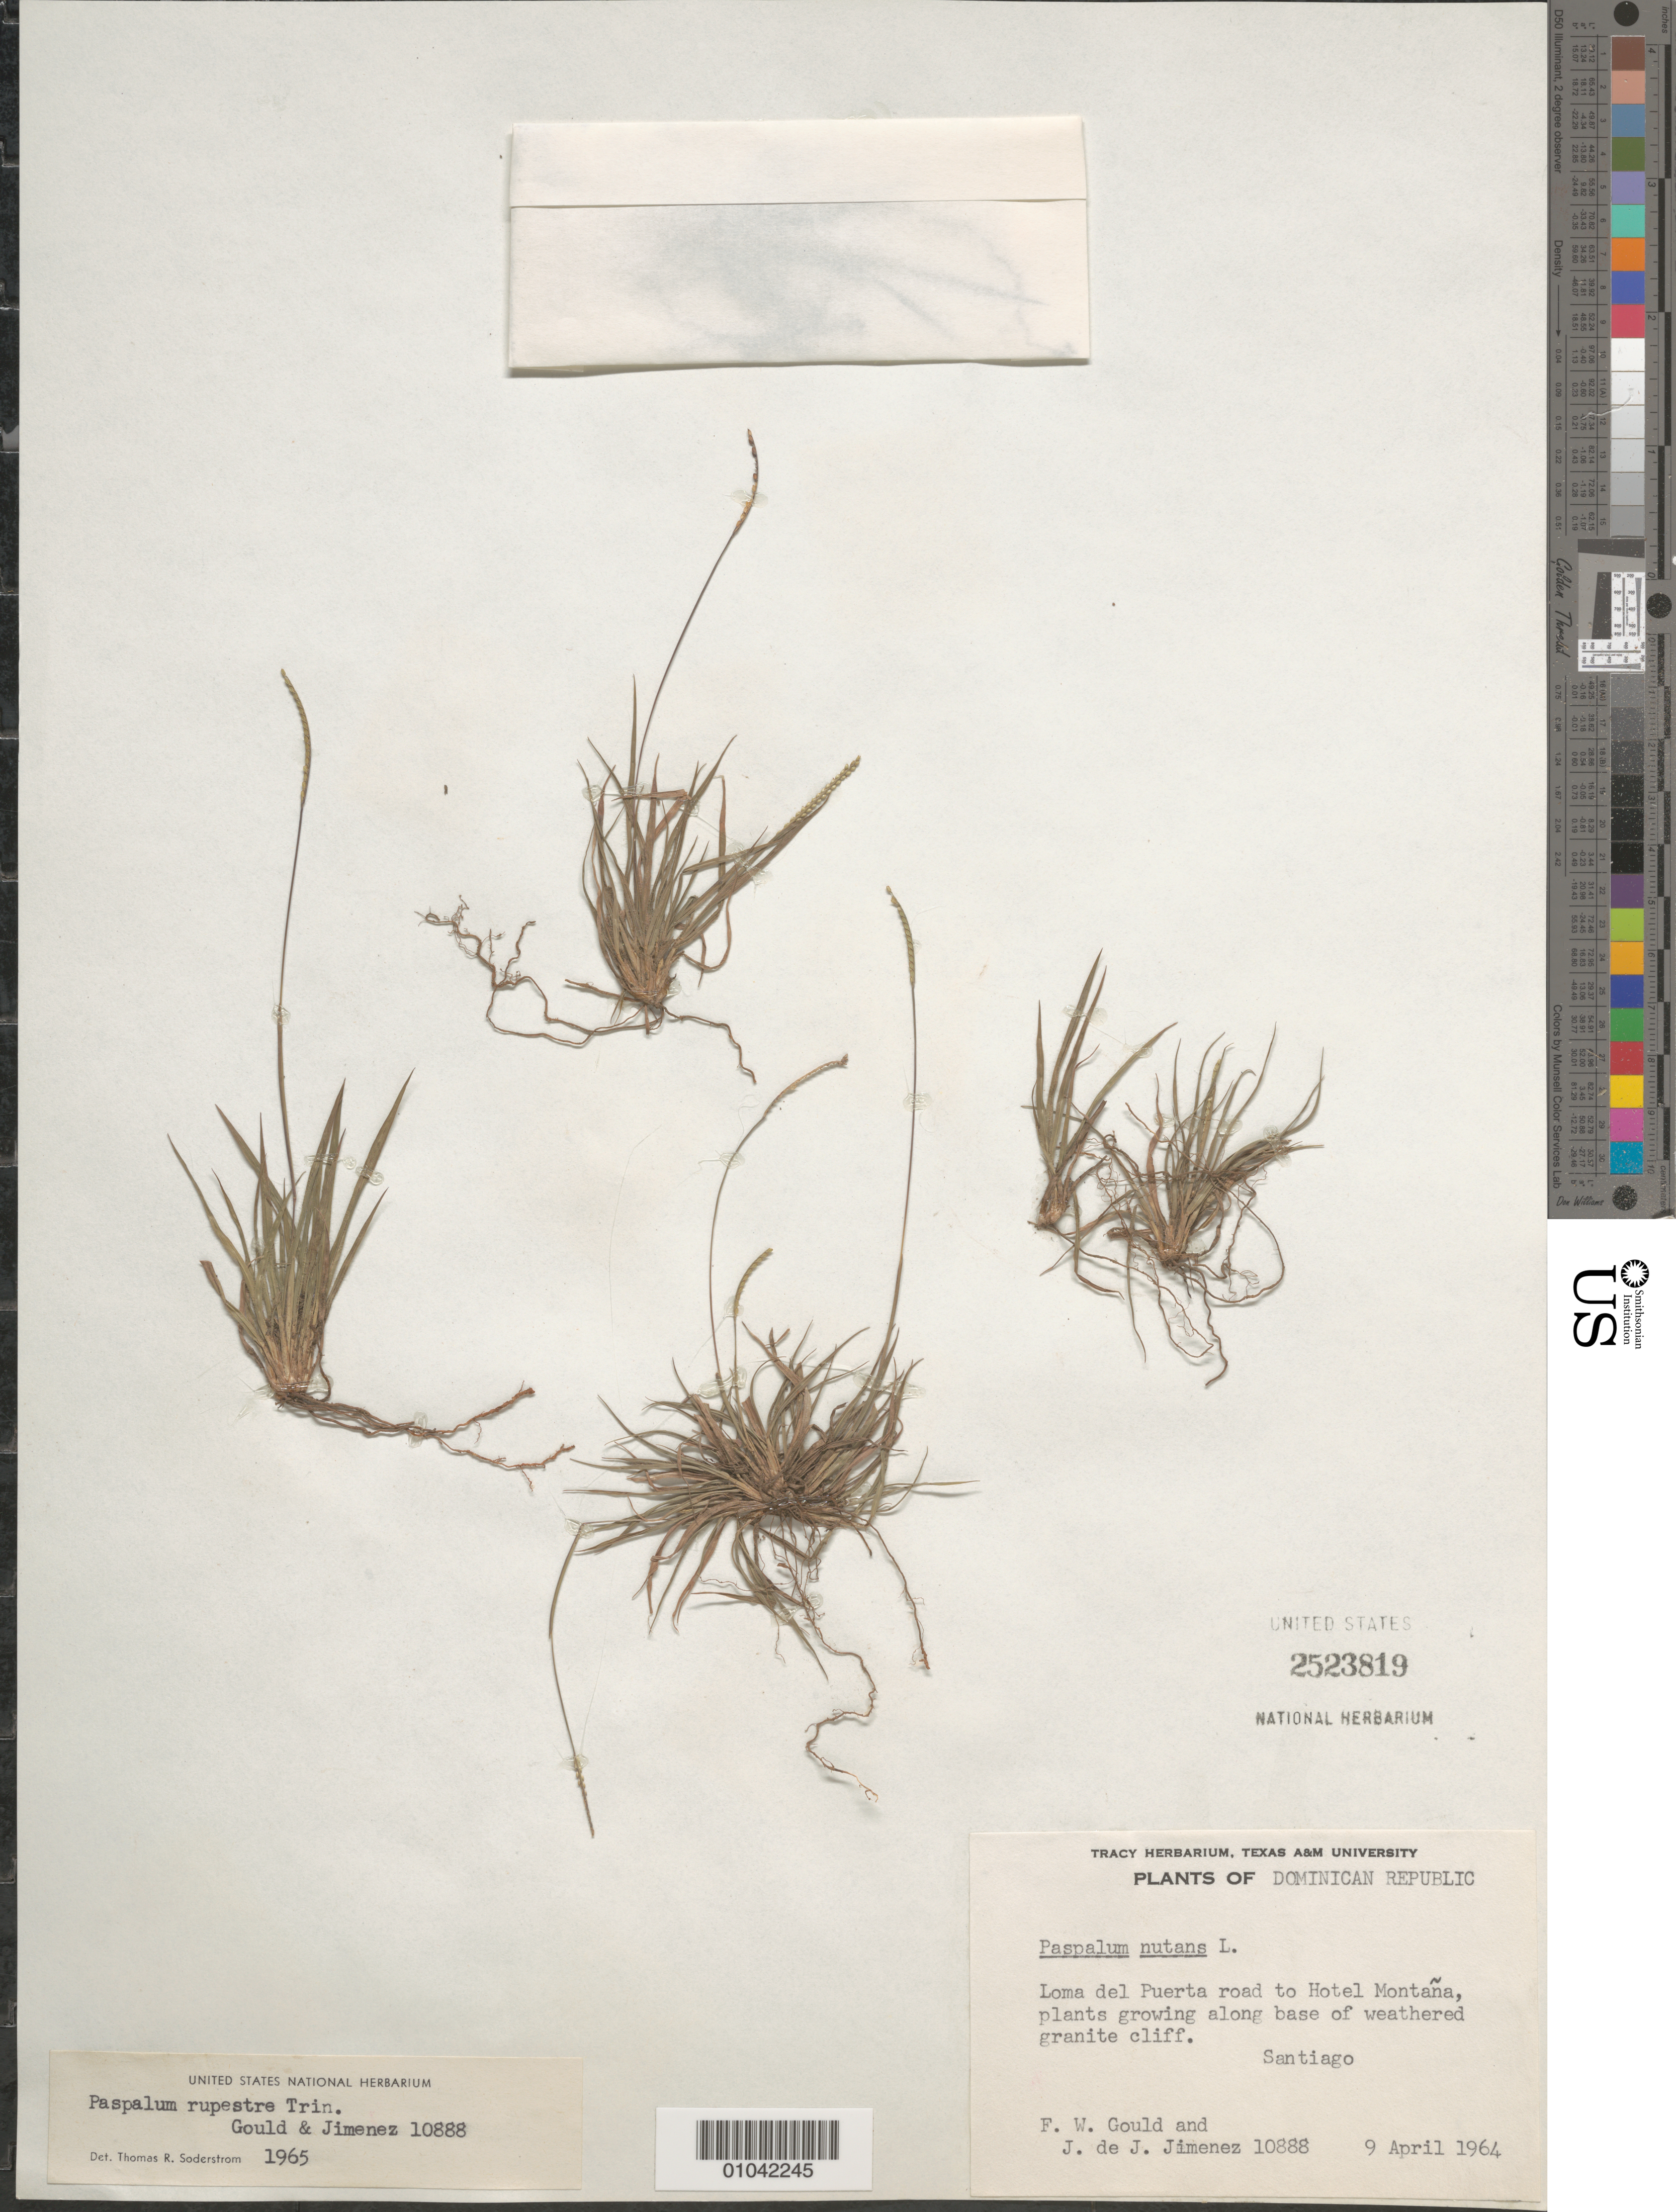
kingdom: Plantae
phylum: Tracheophyta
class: Liliopsida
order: Poales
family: Poaceae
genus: Paspalum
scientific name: Paspalum nutans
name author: Lam.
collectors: F. W. Gould & J. J. Jiménez Almonte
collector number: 10888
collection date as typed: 09 Apr 1964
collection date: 1964-04-09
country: Dominican Republic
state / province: Santiago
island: Hispaniola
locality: Loma del Puerta road to Hotel Montana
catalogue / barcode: US 2523819